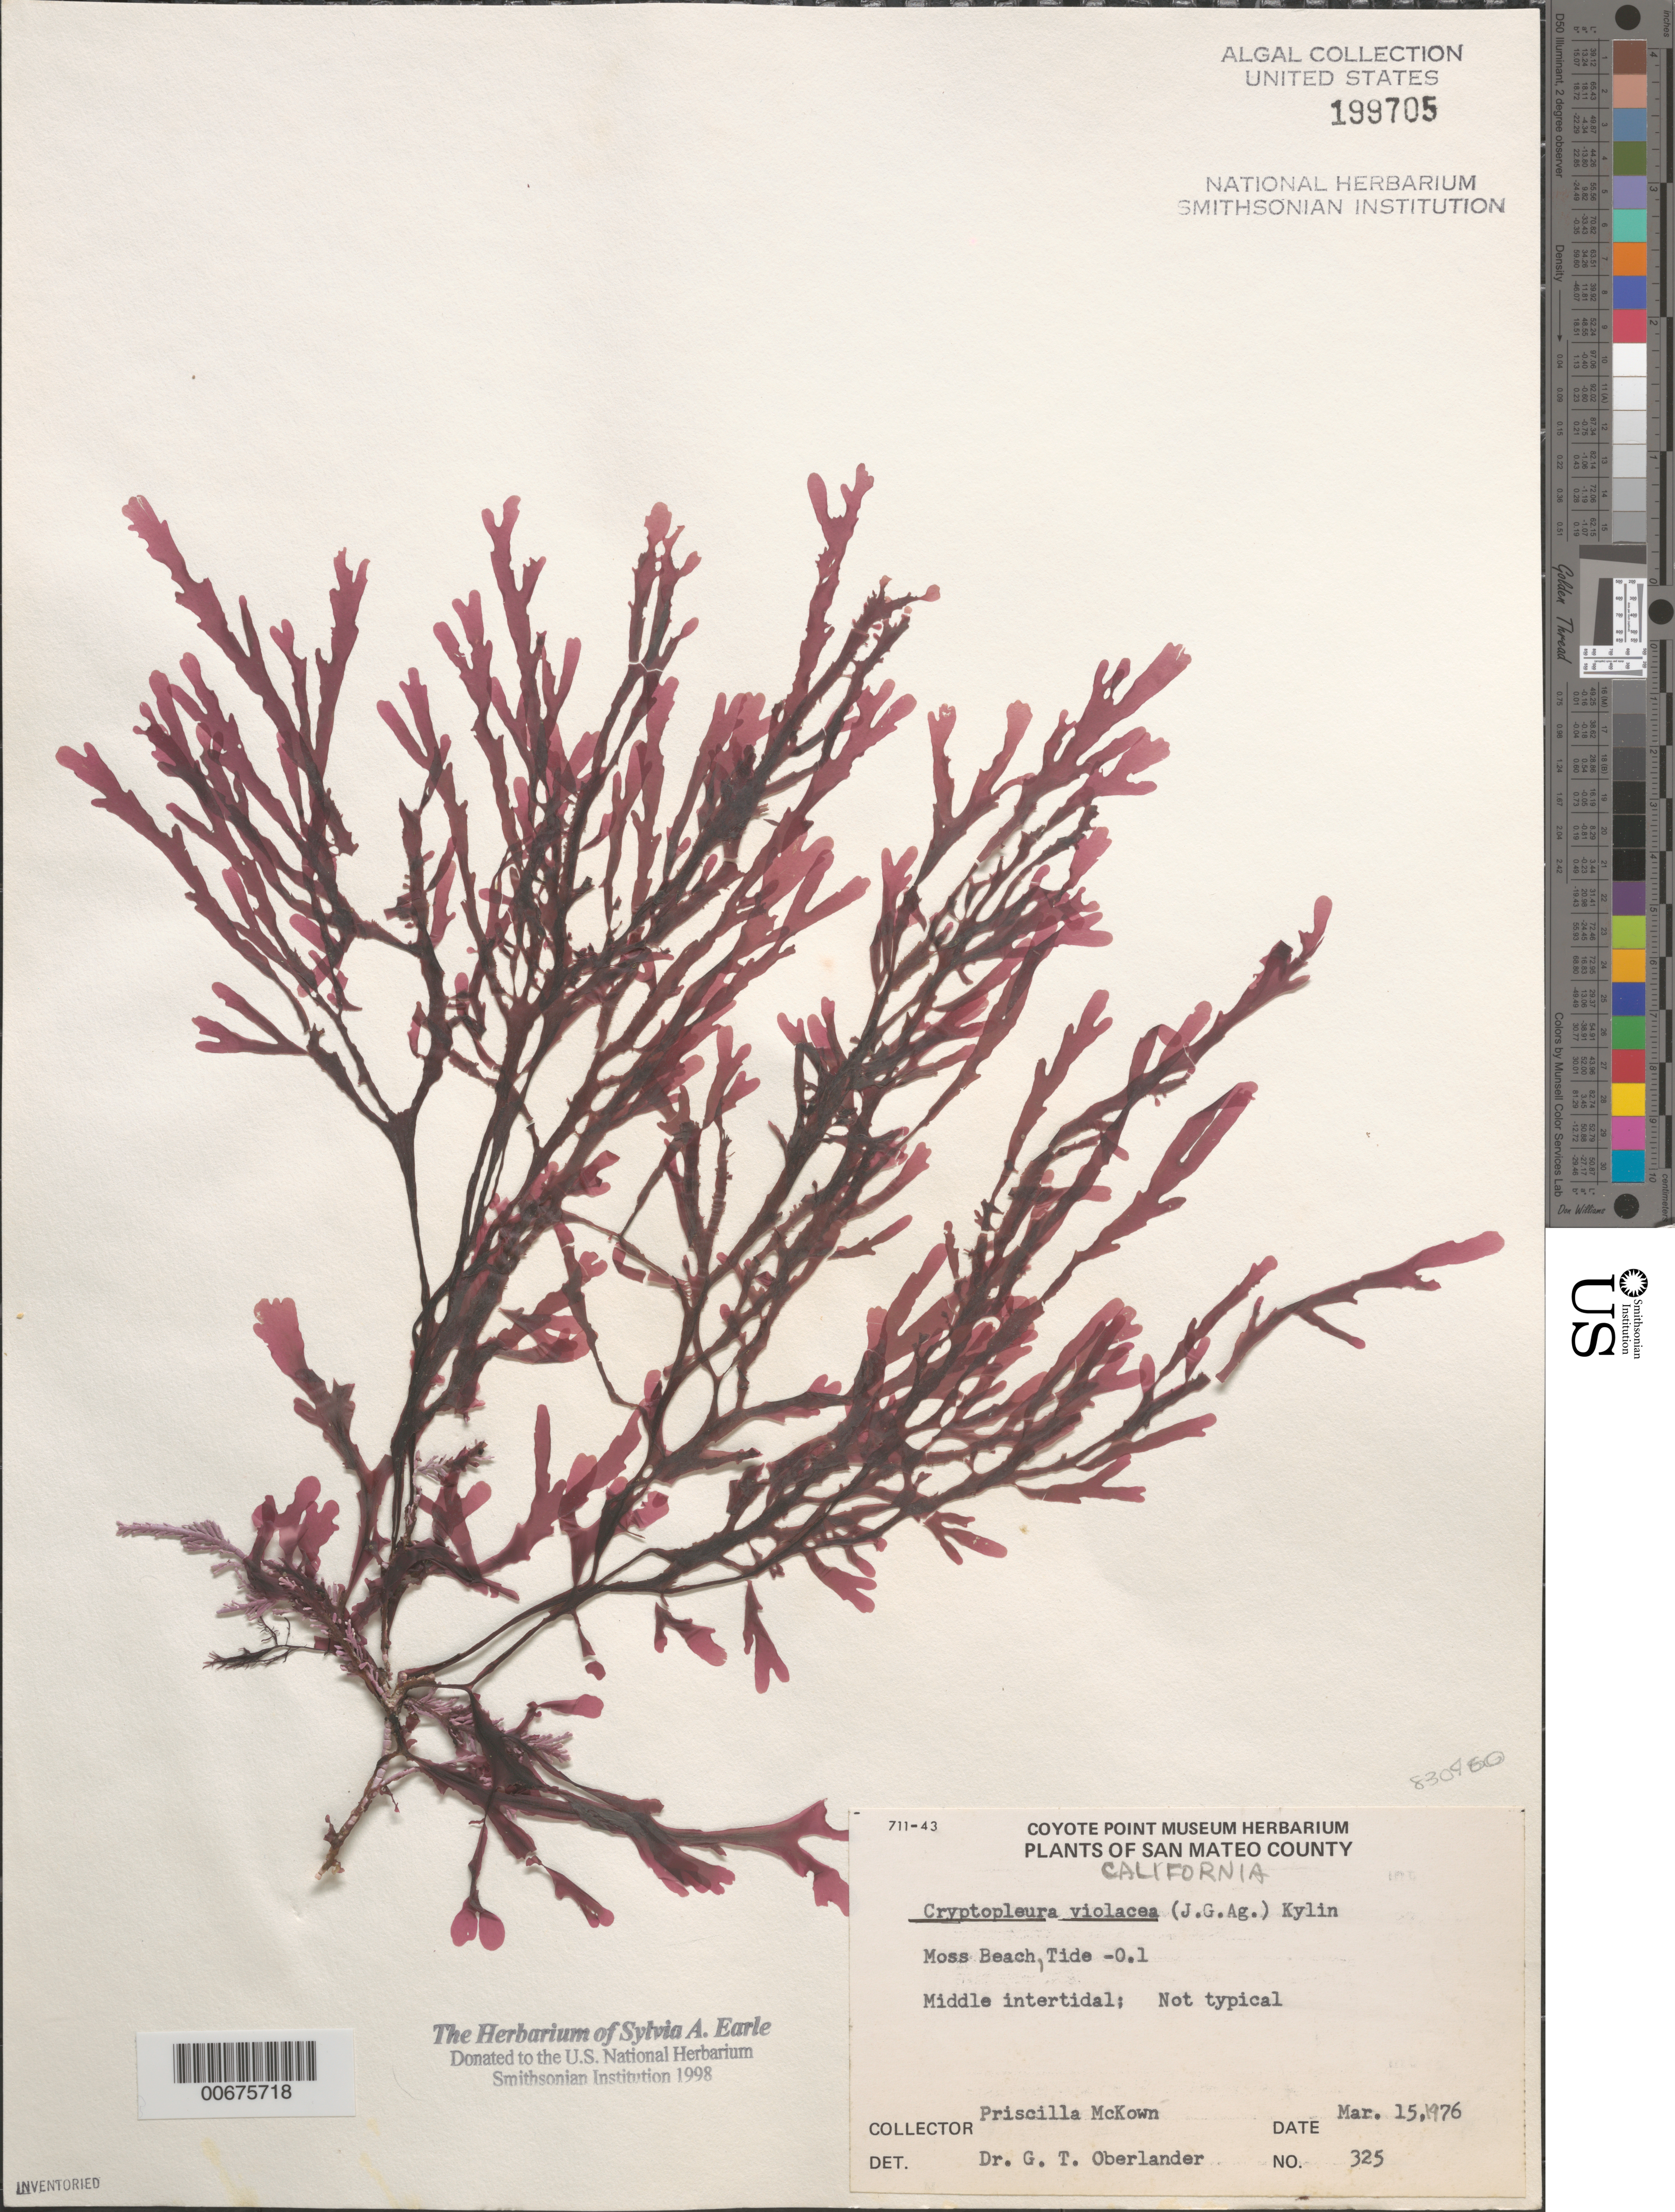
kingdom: Plantae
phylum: Rhodophyta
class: Florideophyceae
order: Ceramiales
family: Delesseriaceae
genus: Cryptopleura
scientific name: Cryptopleura violacea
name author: (J. Ag.) Kylin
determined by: Oberlander, G. T.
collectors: P. McKown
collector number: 325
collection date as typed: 15 Mar 1976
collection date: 1976-03-15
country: United States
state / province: California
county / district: San Mateo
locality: Moss Beach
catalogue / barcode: US 199705